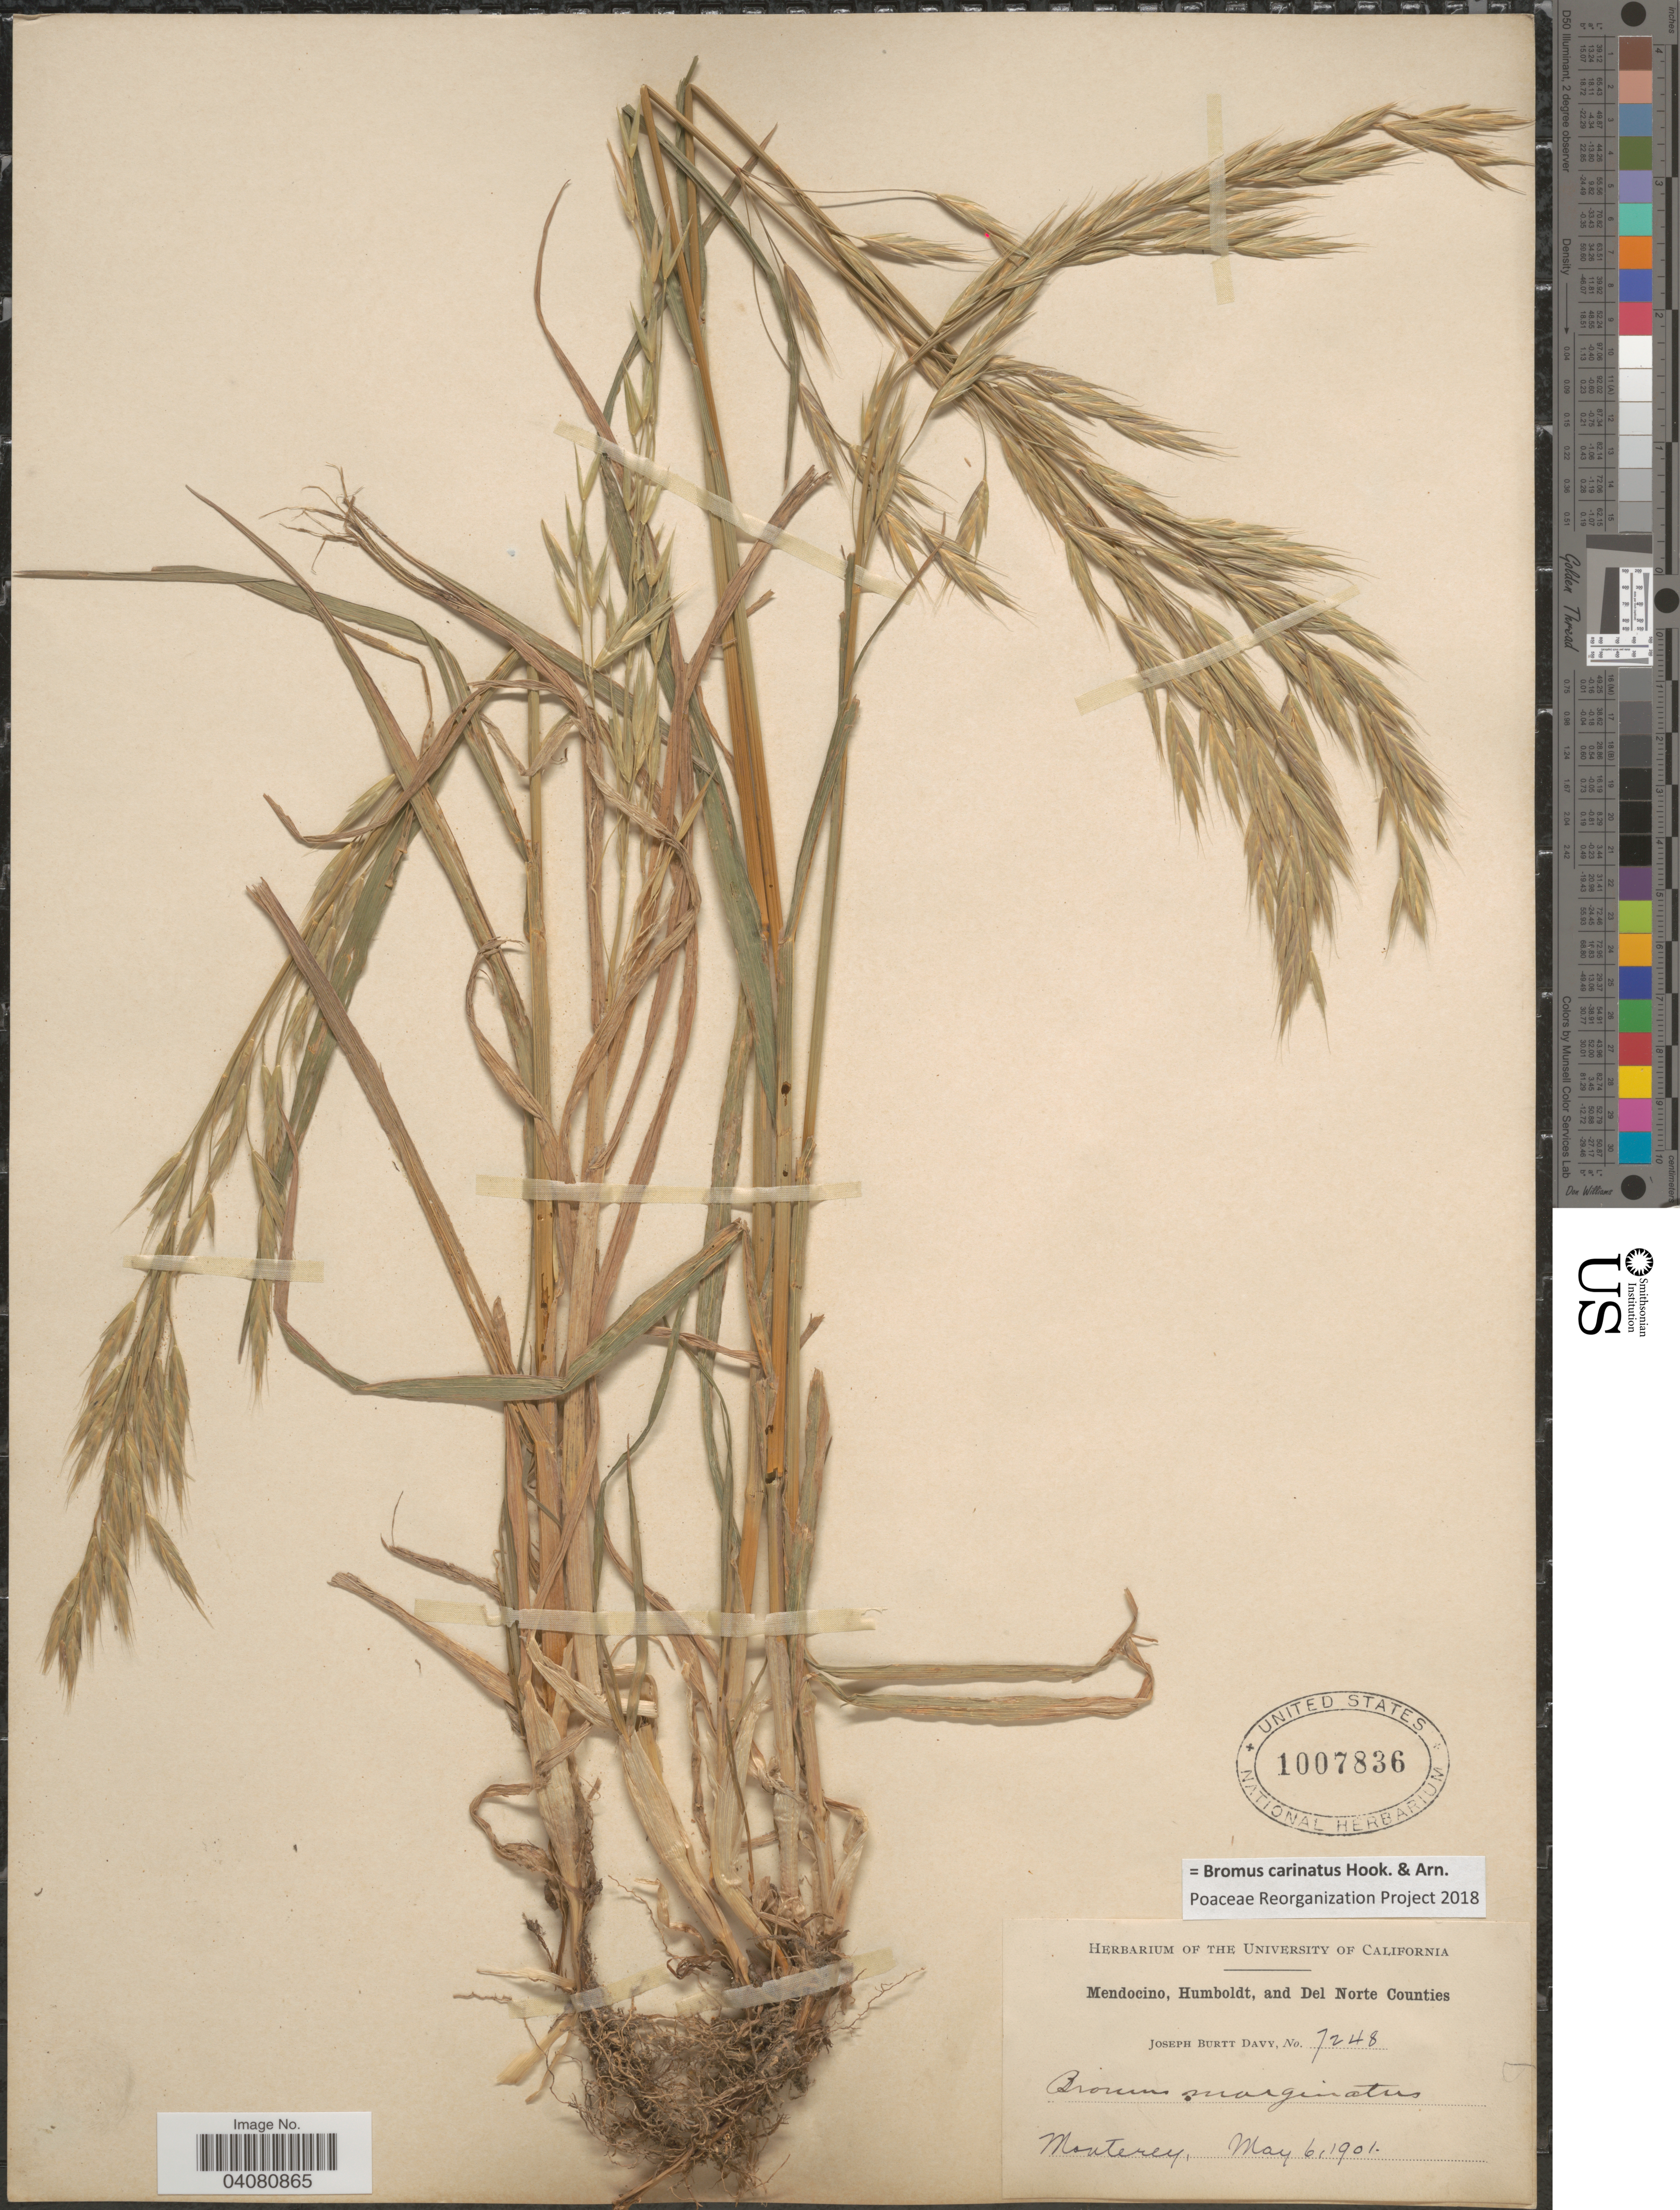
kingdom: Plantae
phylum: Tracheophyta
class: Liliopsida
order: Poales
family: Poaceae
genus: Bromus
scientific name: Bromus carinatus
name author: Hook. & Arn.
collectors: J. Burtt Davy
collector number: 7248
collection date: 1901-05-06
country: United States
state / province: California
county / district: Monterey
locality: Mendocino, Humboldt, and Del Norte Counties. Monterey.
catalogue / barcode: US 1007836